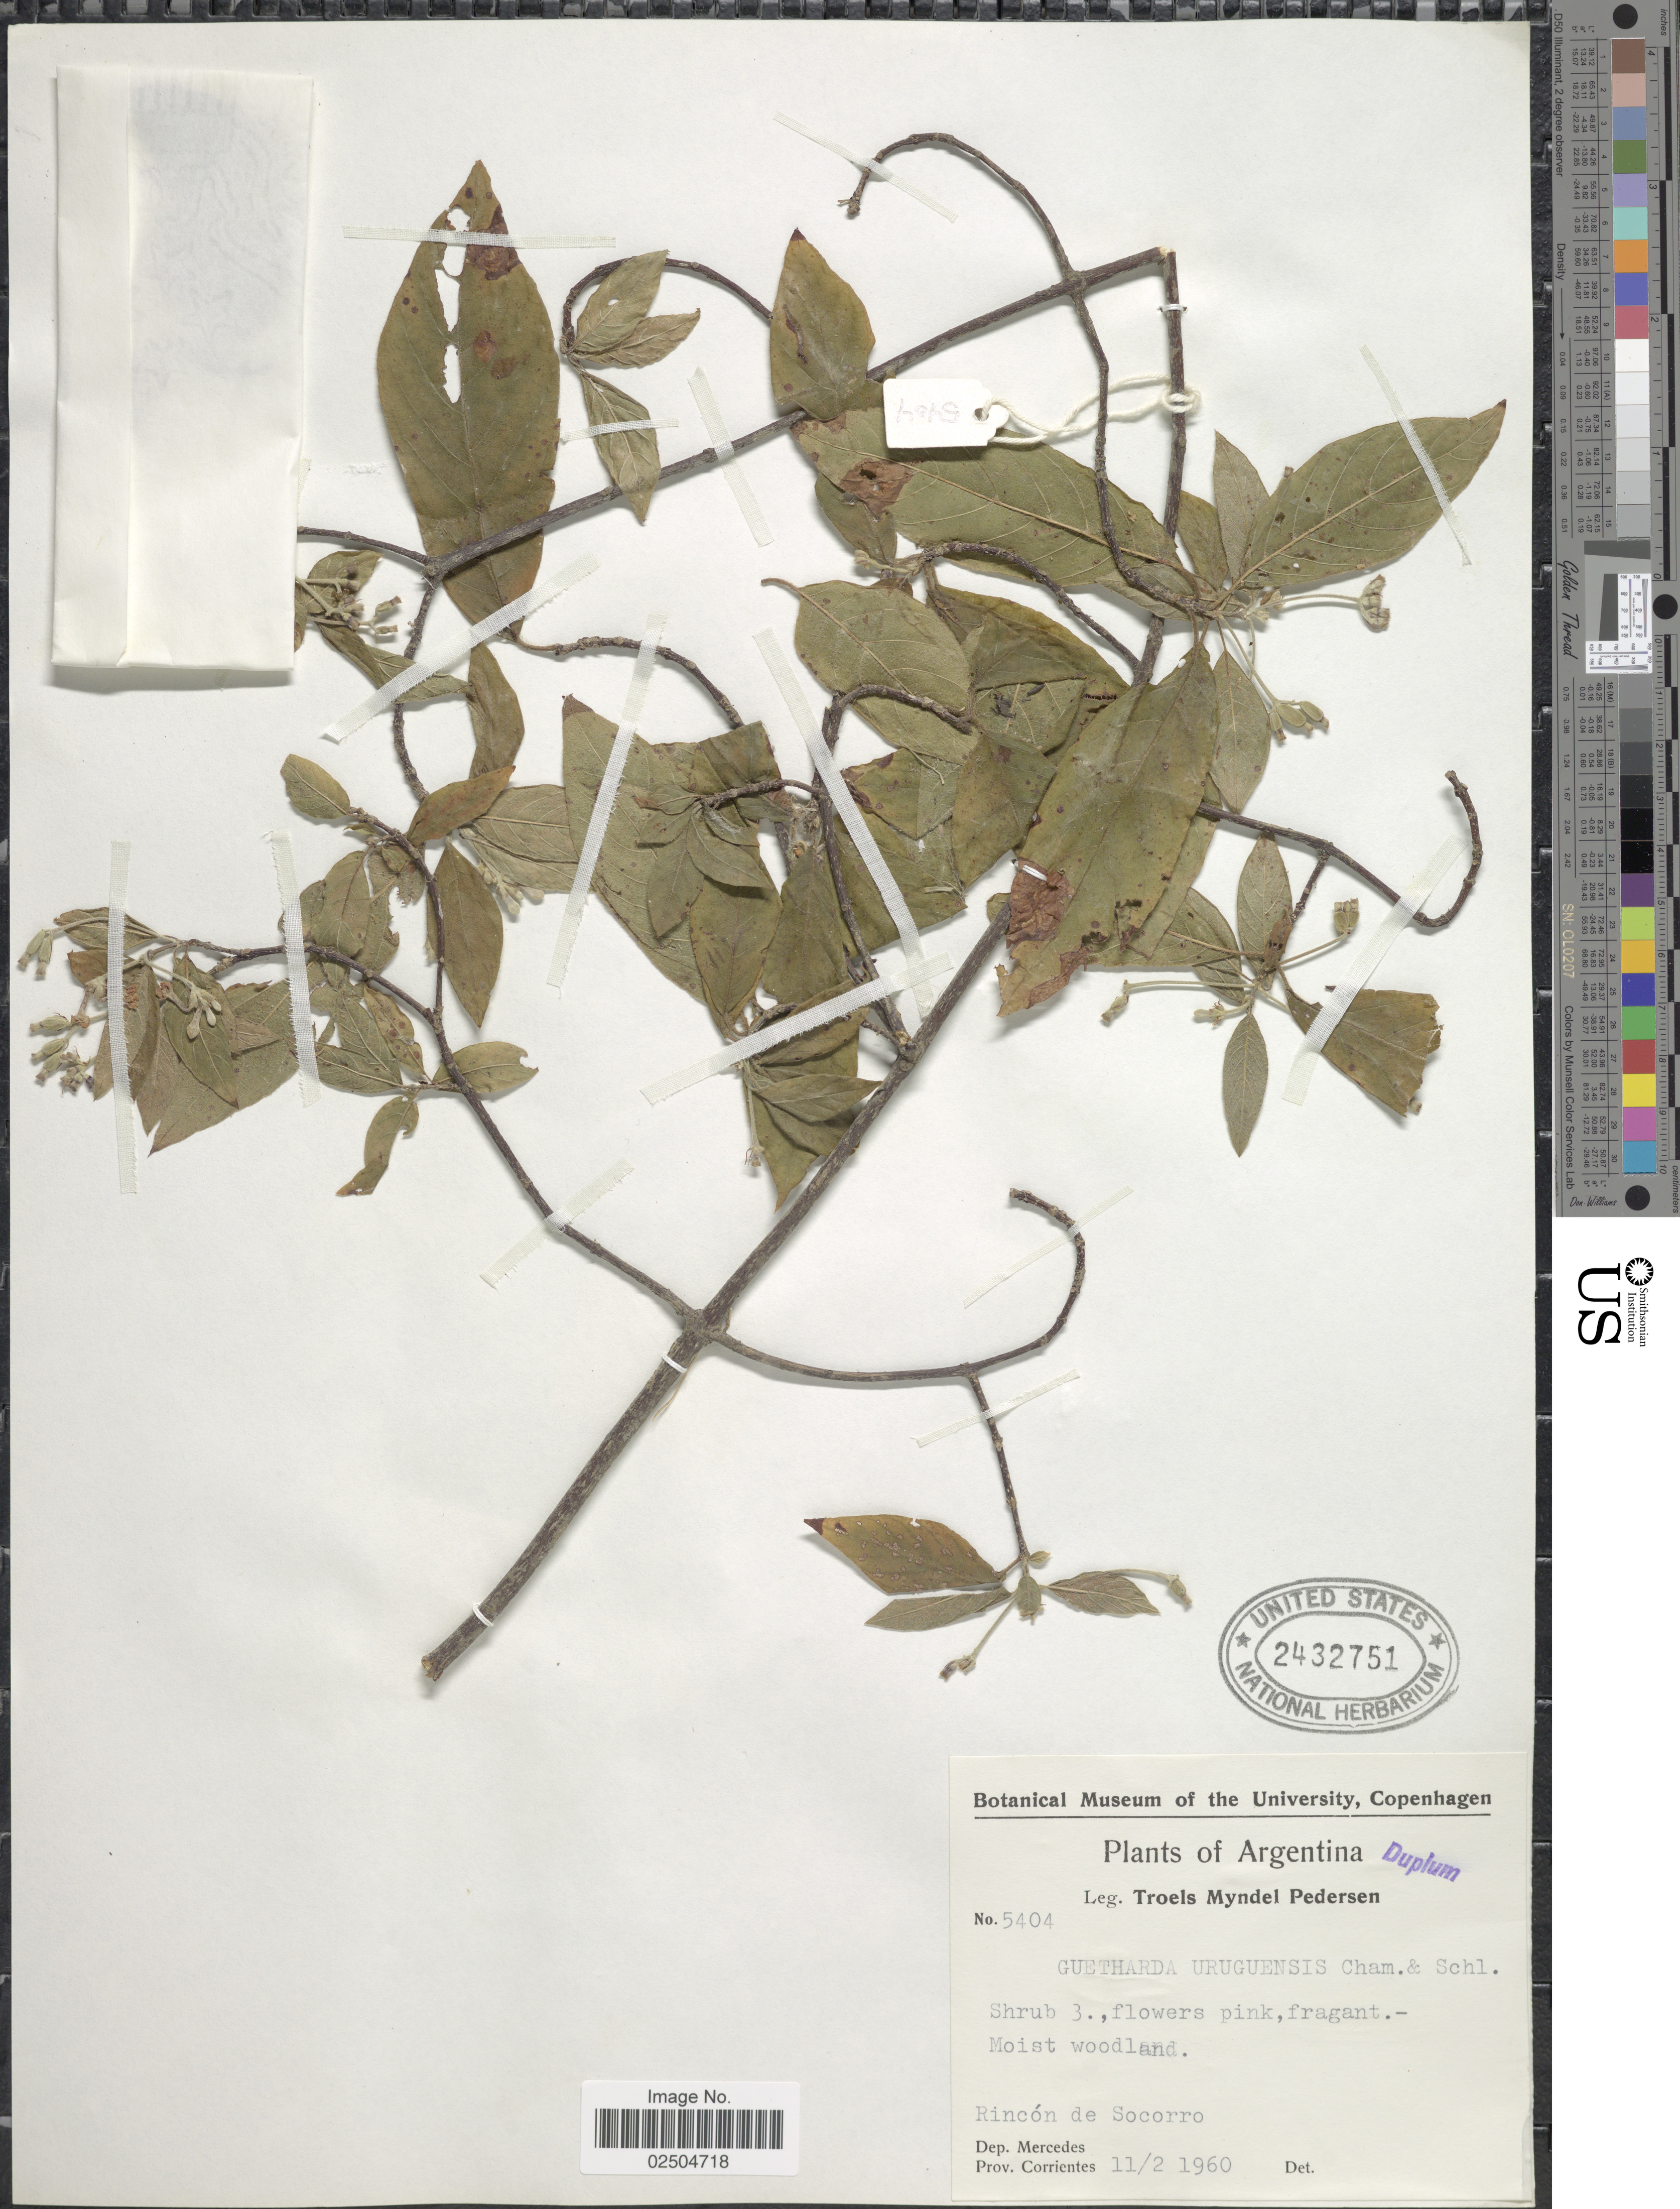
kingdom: Plantae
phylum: Tracheophyta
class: Magnoliopsida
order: Gentianales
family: Rubiaceae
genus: Guettarda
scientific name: Guettarda uruguensis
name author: Cham. & Schltdl.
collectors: T. Pederson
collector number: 5404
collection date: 1960-02-11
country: Argentina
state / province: Corrientes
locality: Rincon de Socorro, Dep. Mercedes, Prov. Corrientes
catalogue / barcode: US 2432751